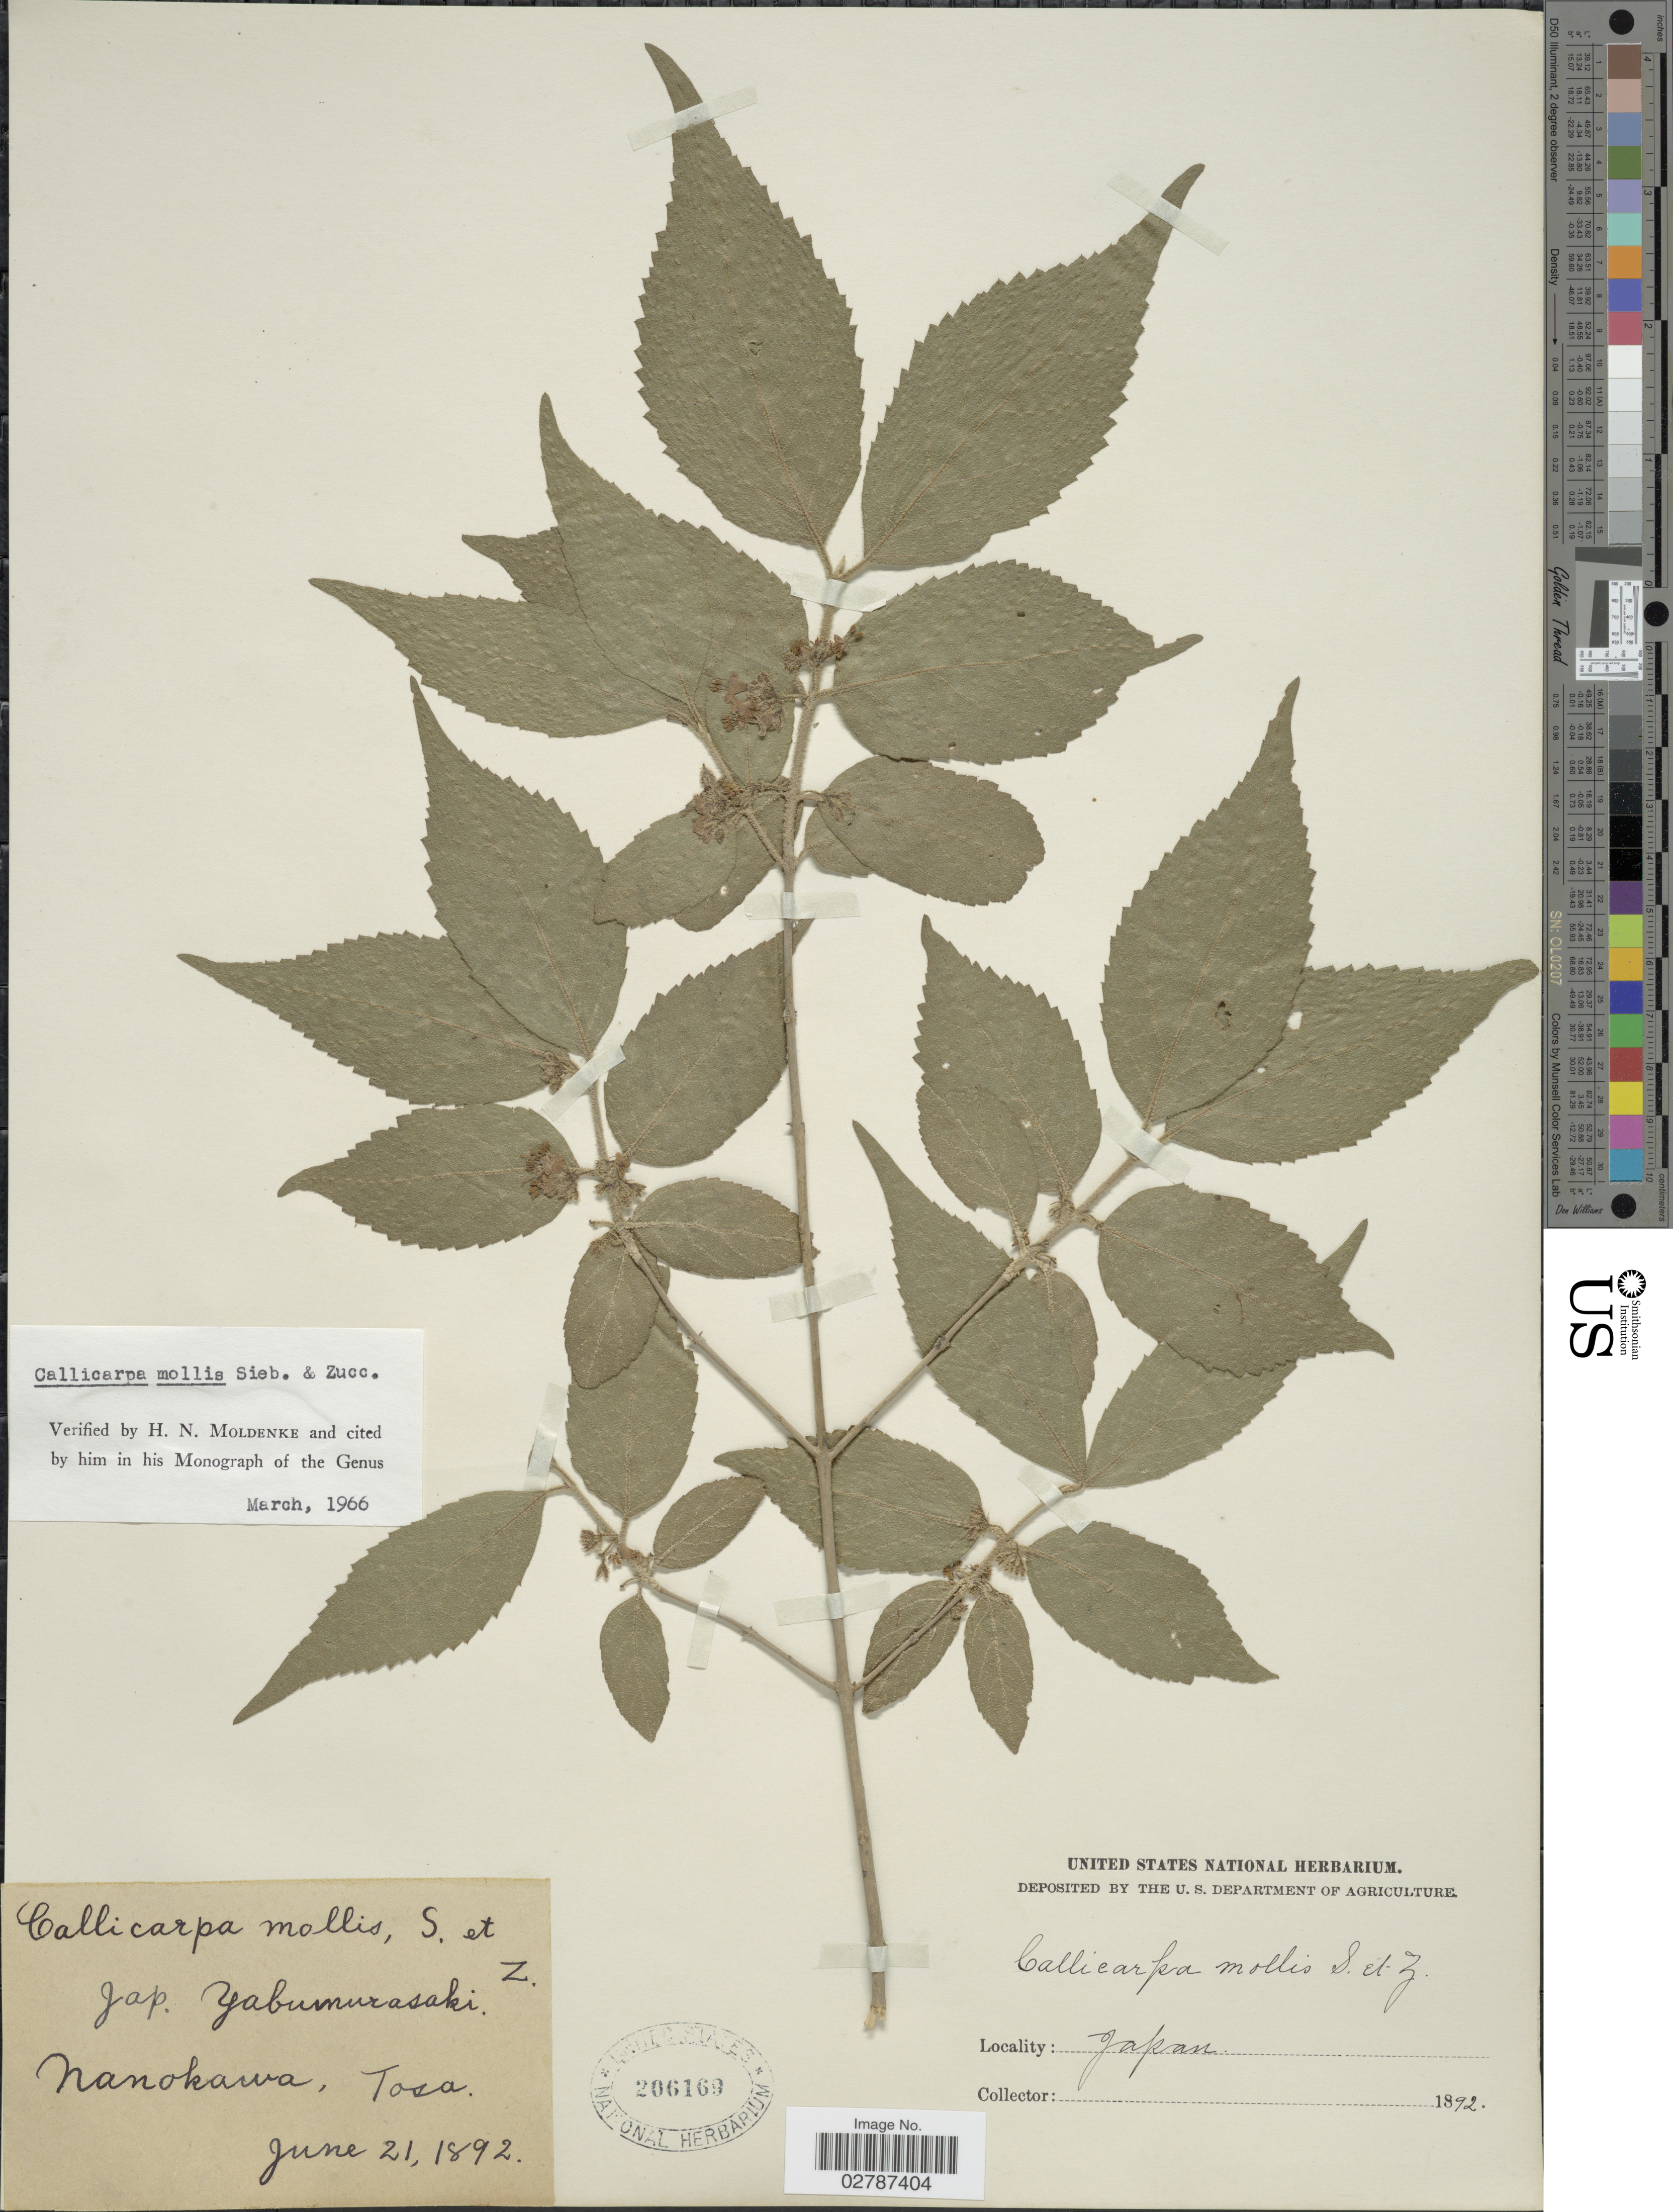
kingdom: Plantae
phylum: Tracheophyta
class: Magnoliopsida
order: Lamiales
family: Lamiaceae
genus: Callicarpa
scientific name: Callicarpa mollis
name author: Siebold & Zucc.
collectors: ex herb. United States National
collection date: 1892-06-21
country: Japan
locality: Nanokawa, Tosa.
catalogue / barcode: US 206169